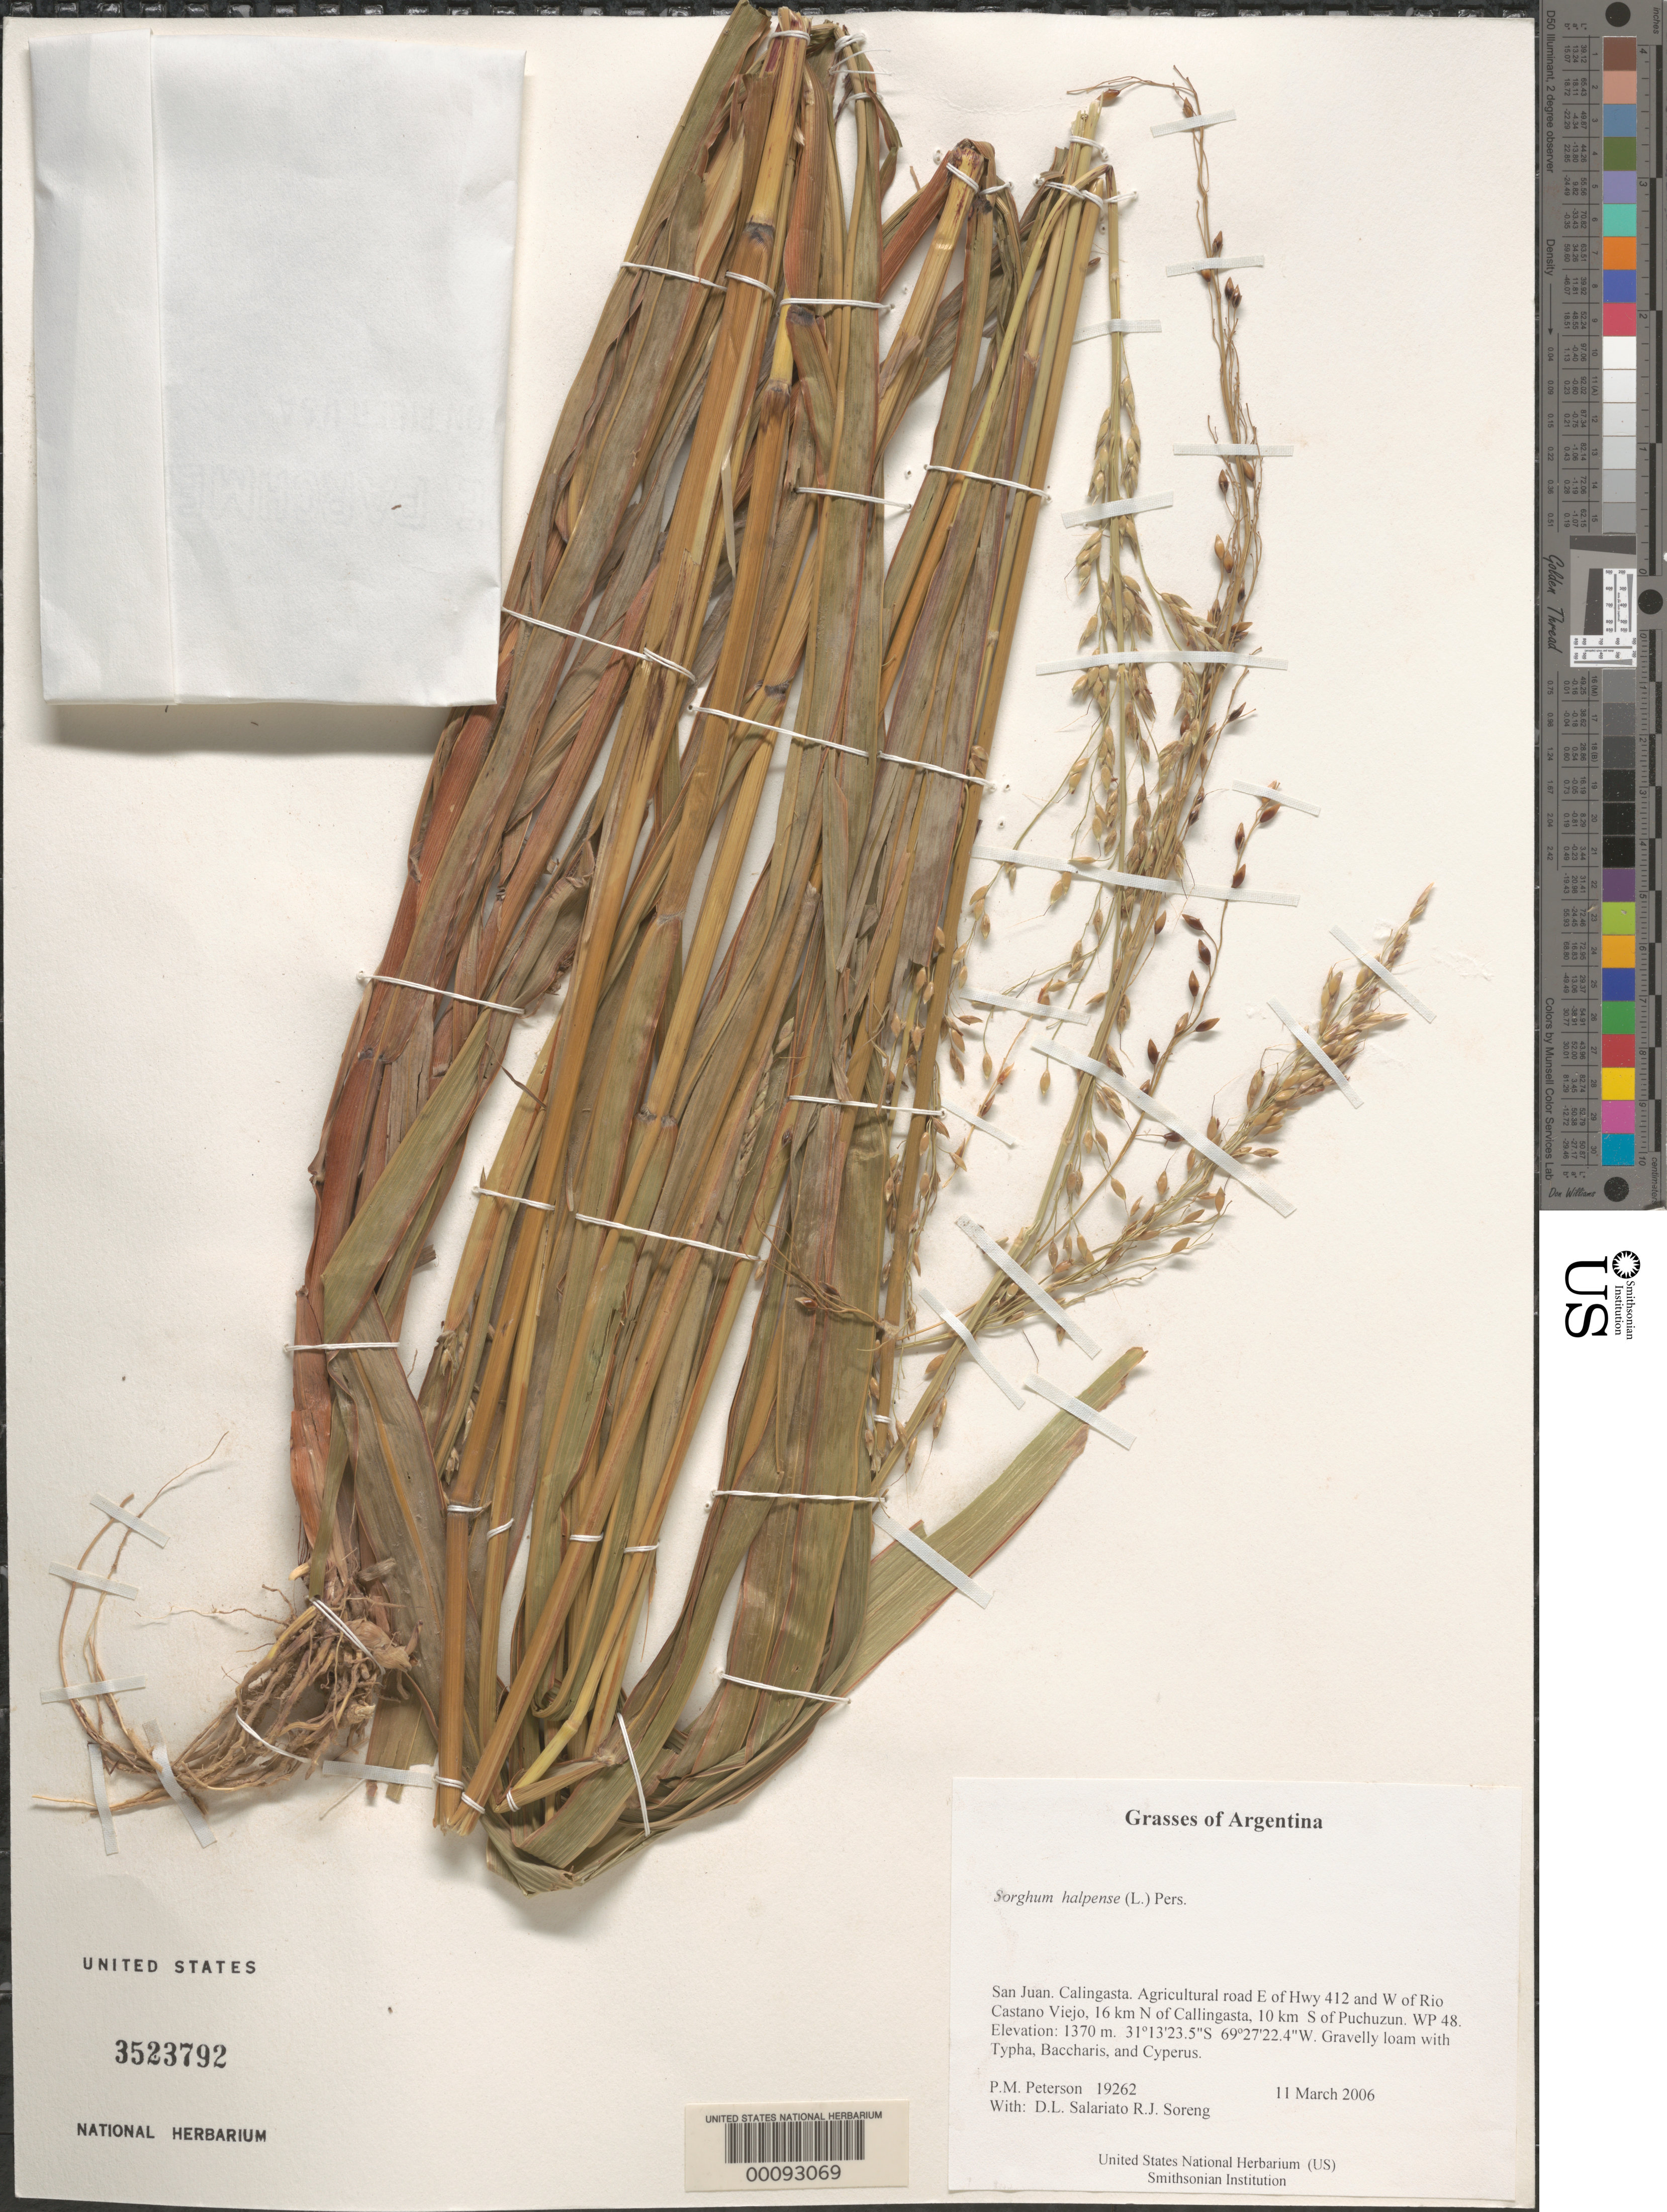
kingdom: Plantae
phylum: Tracheophyta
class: Liliopsida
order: Poales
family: Poaceae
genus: Sorghum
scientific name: Sorghum halepense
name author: (L.) Pers.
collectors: P. M. Peterson, R. J. Soreng, D. Salariato & A. Panizza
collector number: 19262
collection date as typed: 11 Mar 2006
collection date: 2006-03-11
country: Argentina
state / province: San Juan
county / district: Calingasta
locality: Agricultural road E of Hwy 412 and W of Rio Castano Viejo, 16 km N of Calingasta, 10 km S of Puchuzun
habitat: Gravelly loam with Typha, Baccharis, and Cyperus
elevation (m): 1370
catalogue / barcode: US 3523792